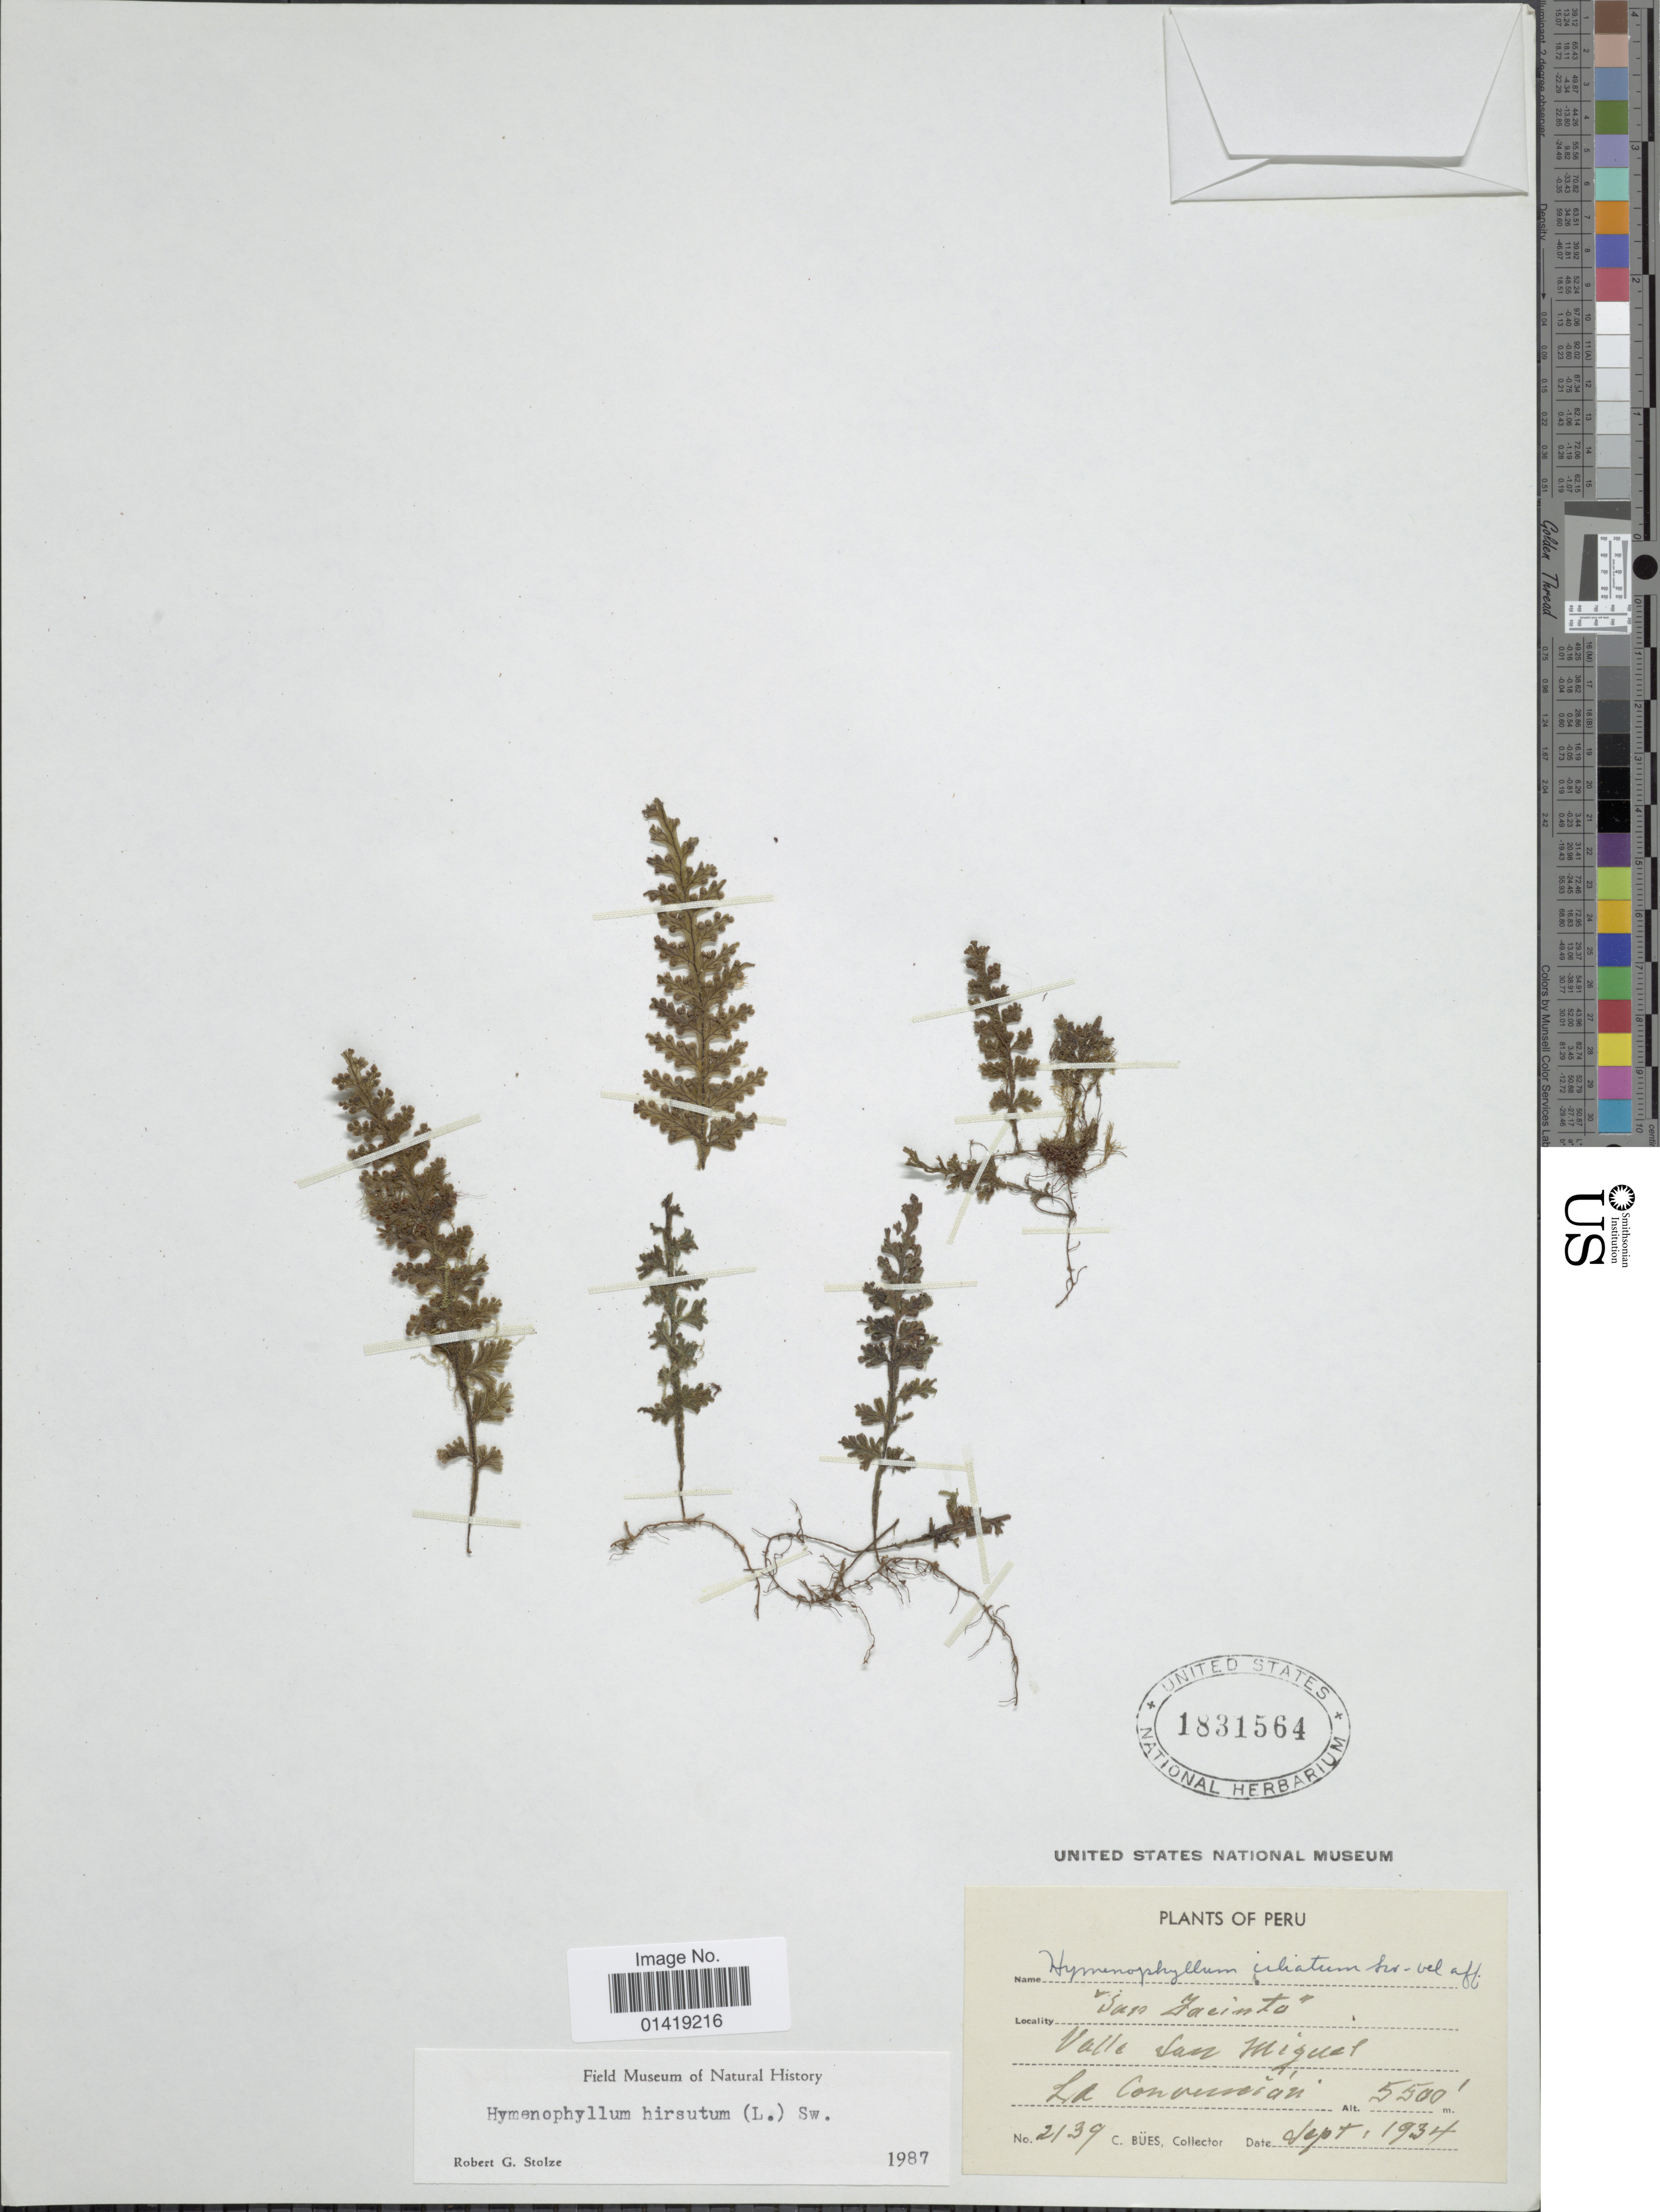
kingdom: Plantae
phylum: Tracheophyta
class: Polypodiopsida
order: Hymenophyllales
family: Hymenophyllaceae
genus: Hymenophyllum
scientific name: Hymenophyllum hirsutum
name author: (L.) Sw.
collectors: C. Bues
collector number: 2139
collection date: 1934-09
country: Peru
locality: San Jacinto, Valle San Miguel, La Convención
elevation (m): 1676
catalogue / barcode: US 183564